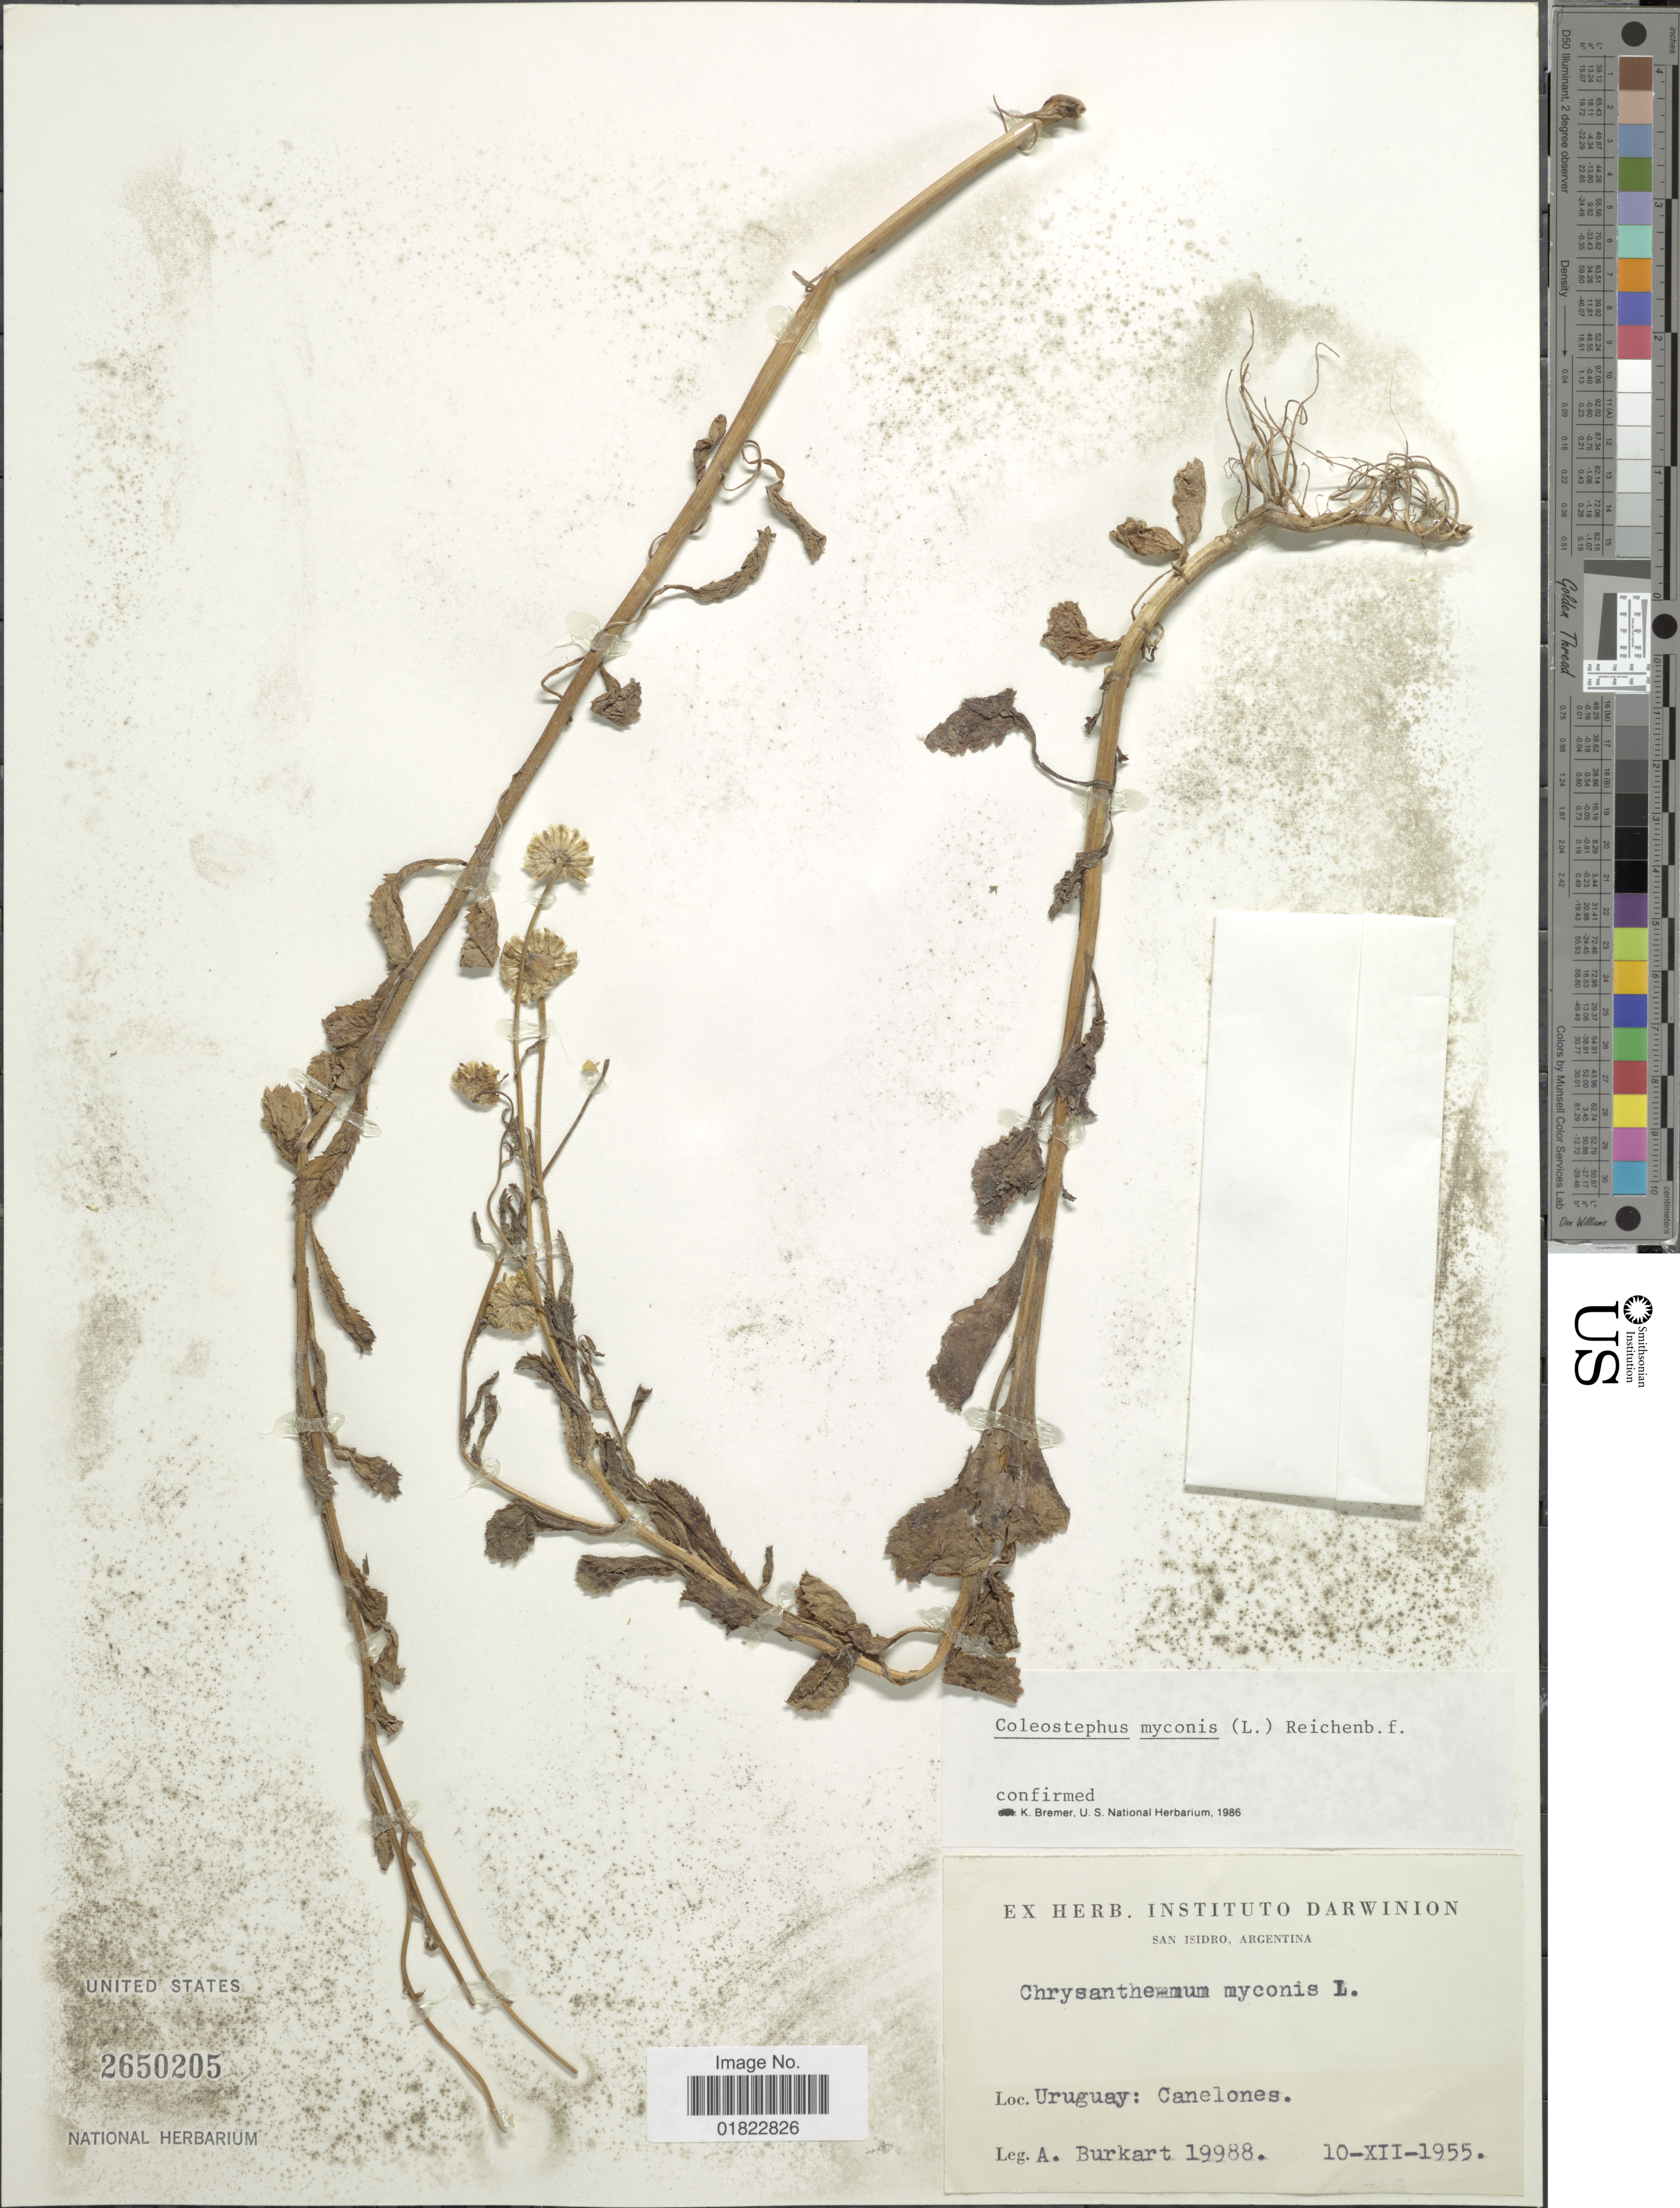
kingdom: Plantae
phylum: Tracheophyta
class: Magnoliopsida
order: Asterales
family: Asteraceae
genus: Coleostephus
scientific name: Coleostephus myconis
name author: (L.) Cass.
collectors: A. E. Burkart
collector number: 19988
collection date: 1955-12-10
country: Uruguay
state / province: Canelones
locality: Uruguay: Canelones.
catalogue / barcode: US 2650205